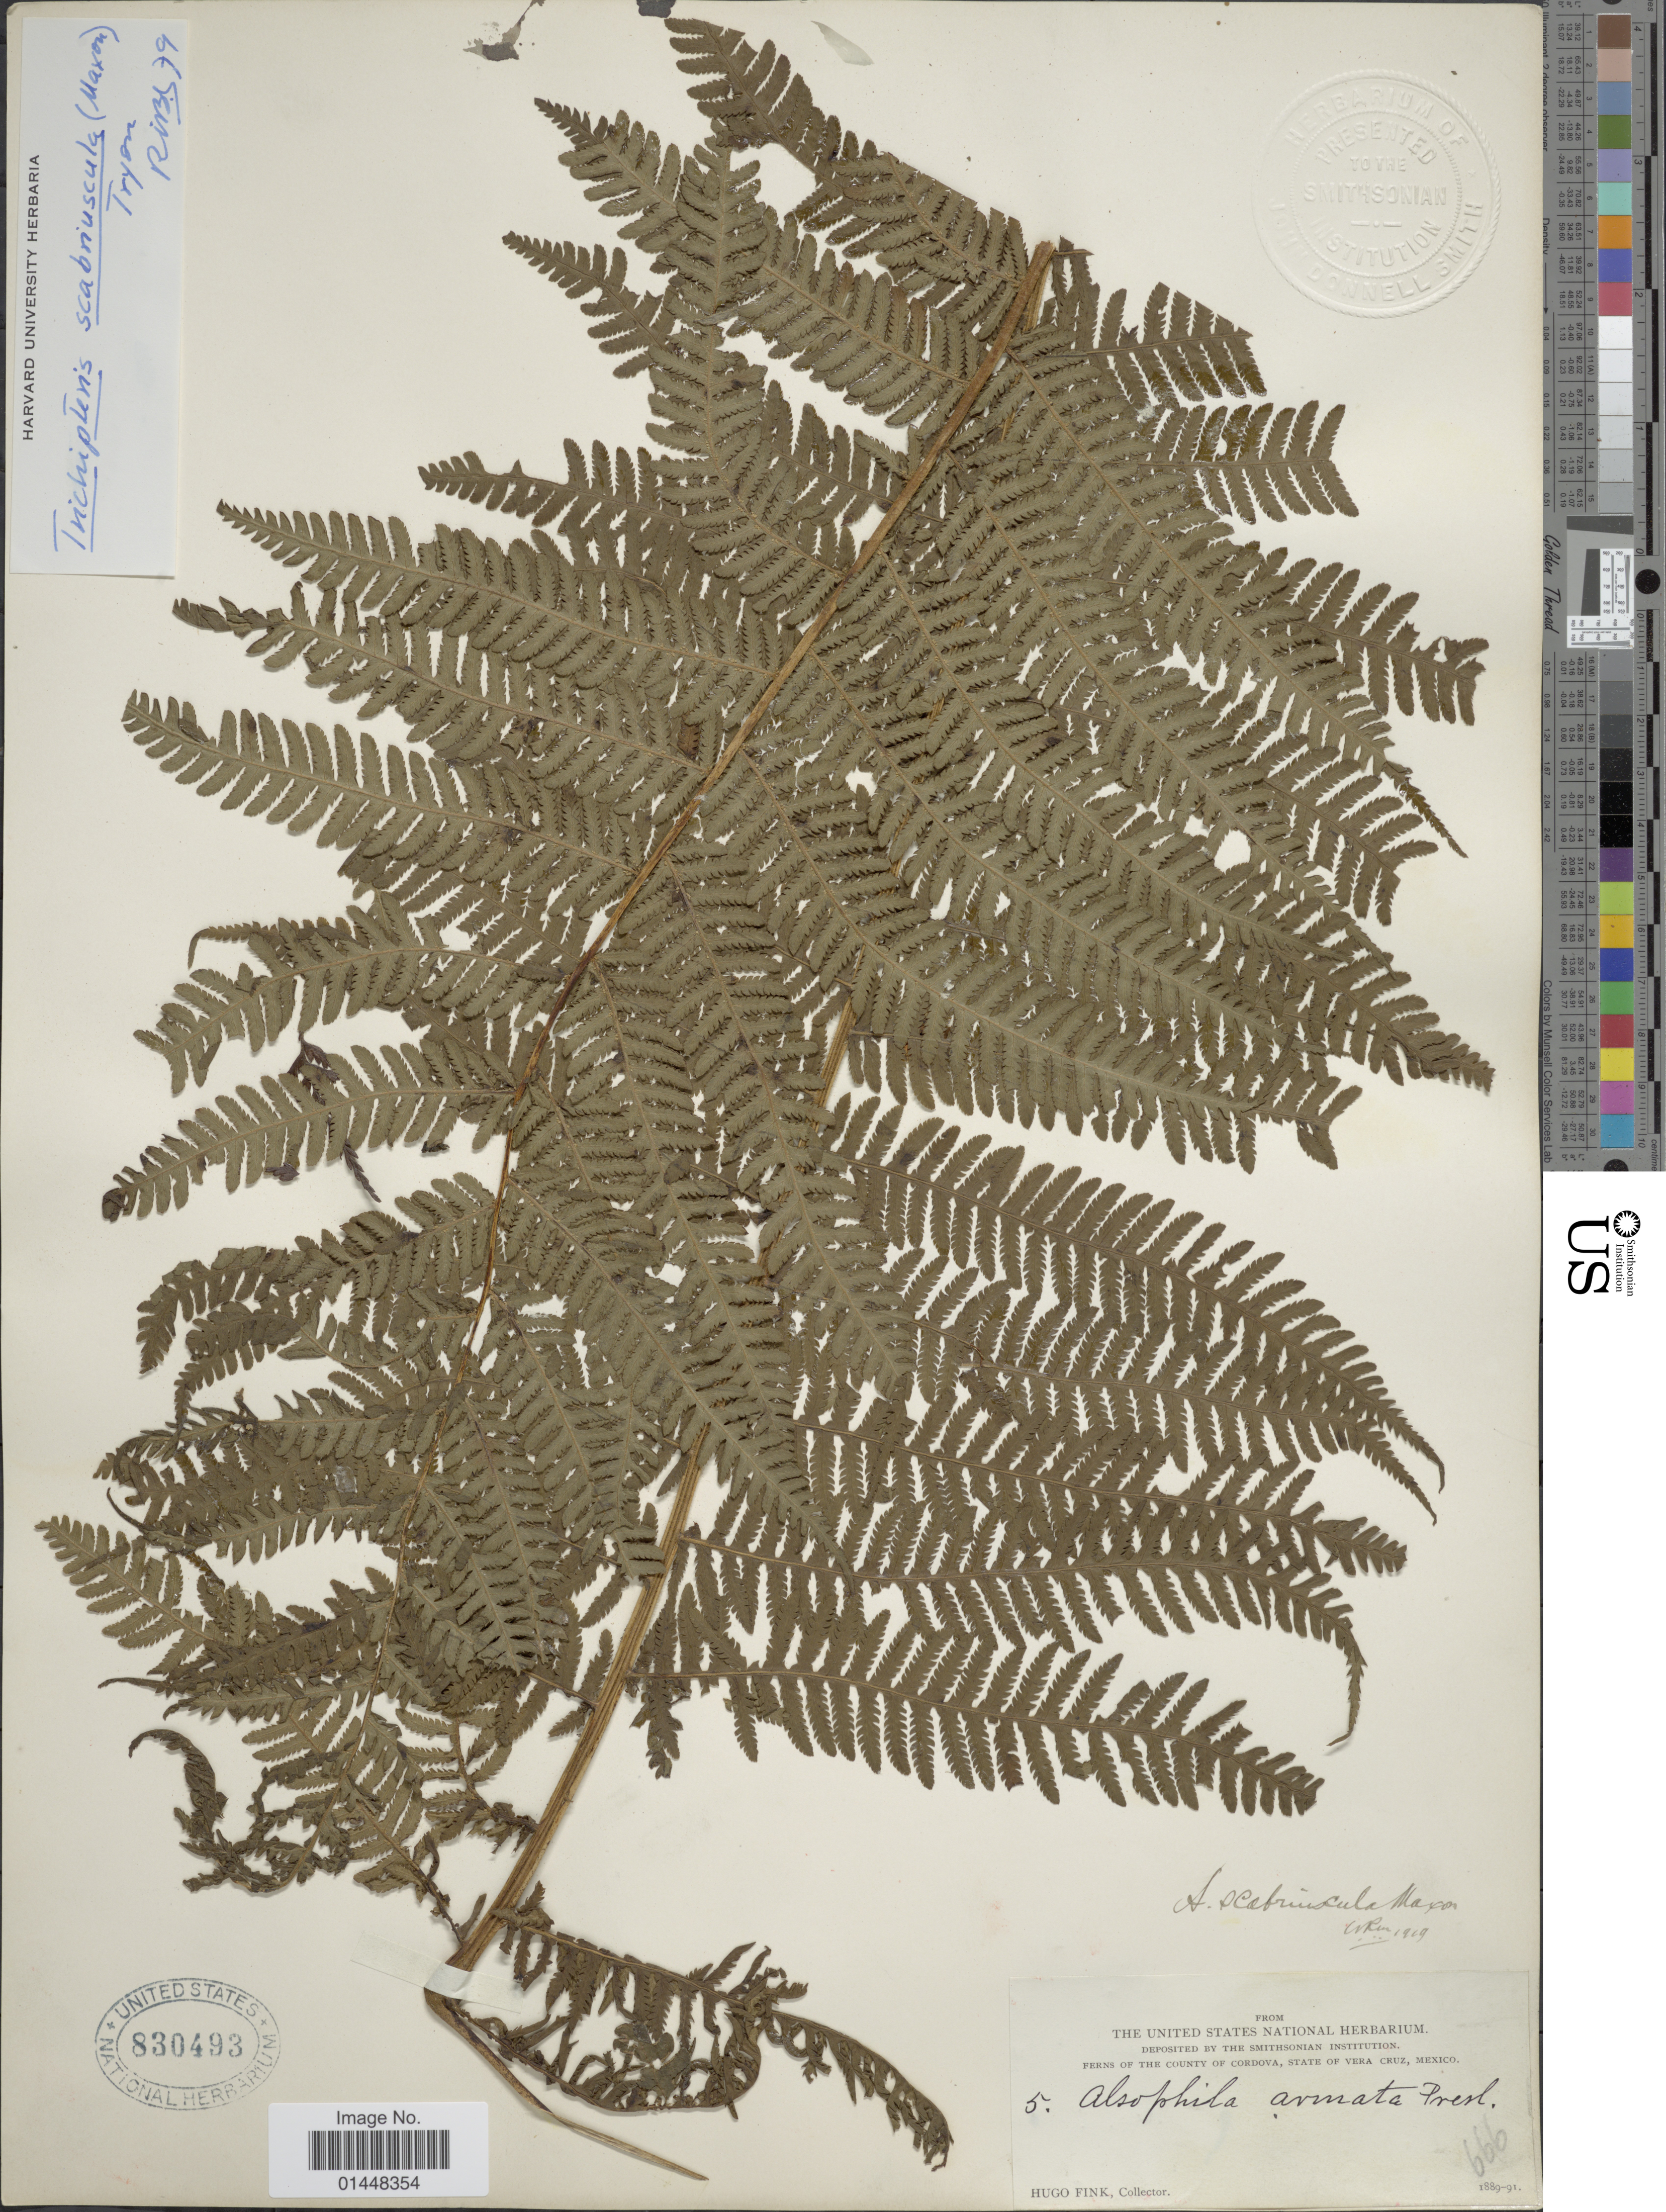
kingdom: Plantae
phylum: Tracheophyta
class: Polypodiopsida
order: Cyatheales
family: Cyatheaceae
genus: Cyathea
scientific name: Cyathea bicrenata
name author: Liebm.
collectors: H. Fink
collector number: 5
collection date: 1889/1891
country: Mexico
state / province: Veracruz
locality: Ferns of the County of Cordova, State of Vera Cruz, Mexico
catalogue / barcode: US 830493